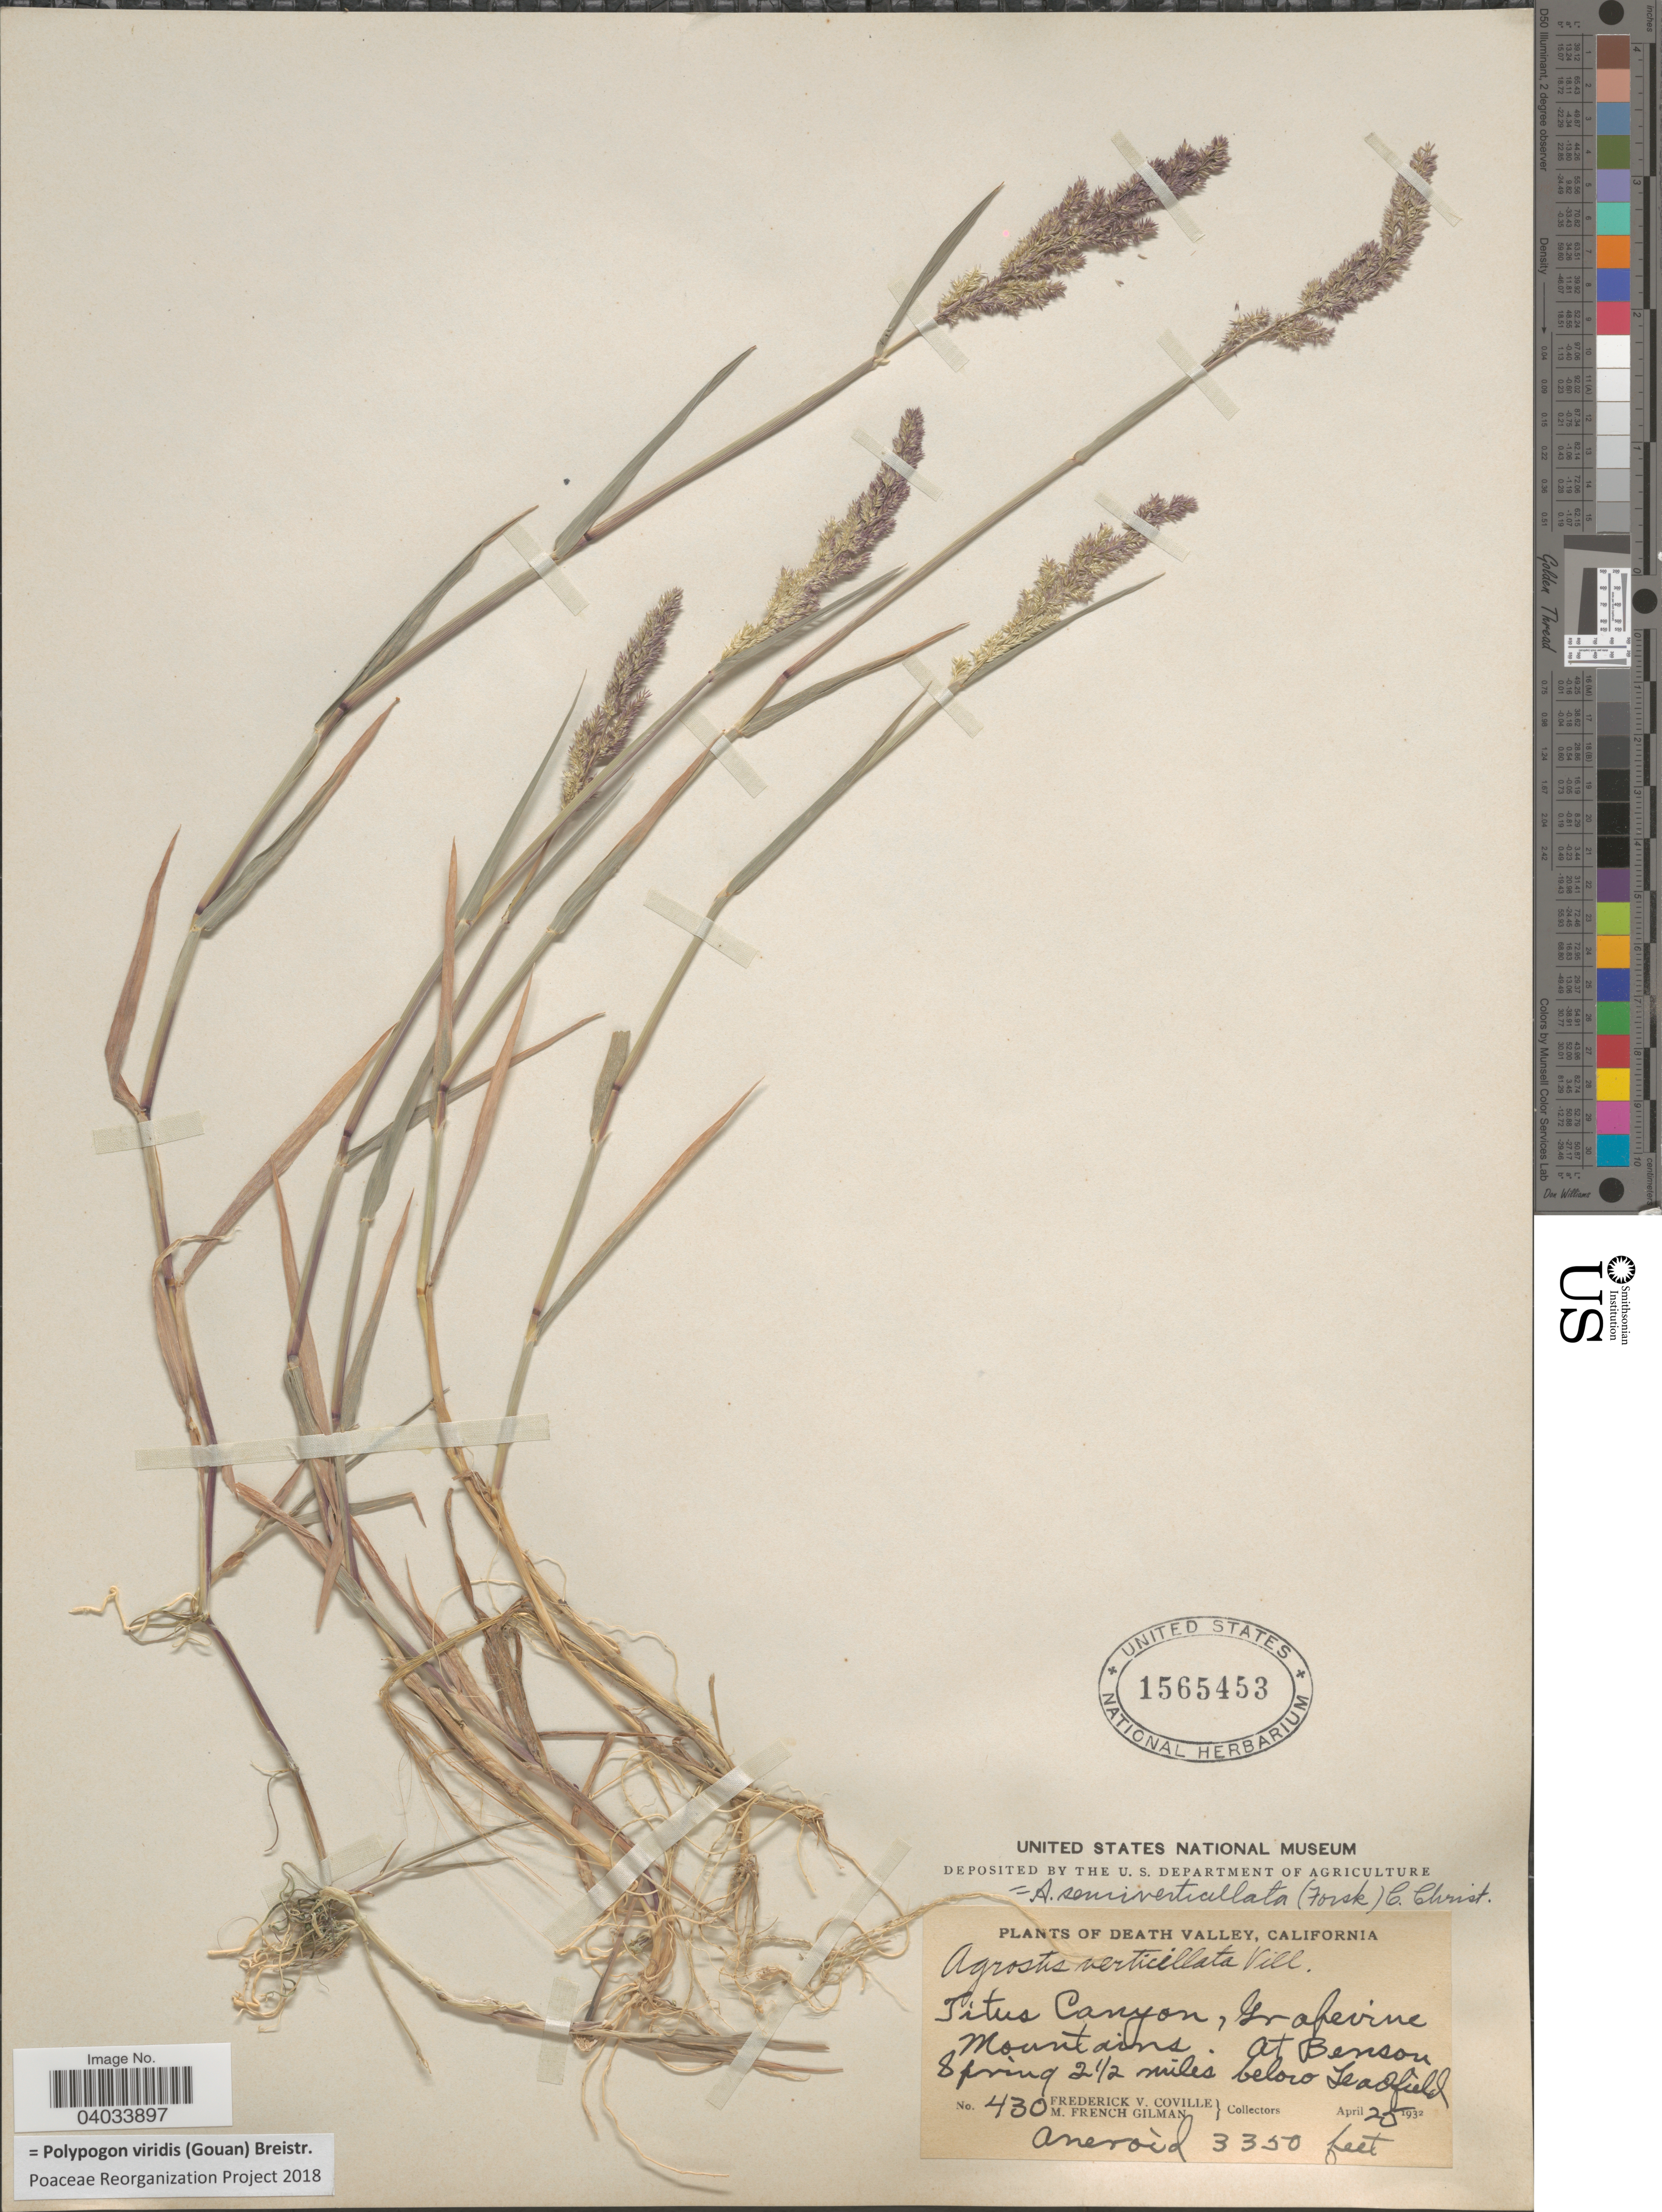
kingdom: Plantae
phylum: Tracheophyta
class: Liliopsida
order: Poales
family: Poaceae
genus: Polypogon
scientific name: Polypogon viridis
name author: (Gouan) Breistroffer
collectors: F. V. Coville & M. F. Gilman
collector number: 430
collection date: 1932-04-25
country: United States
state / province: California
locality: Death Valley. Titus Canyon, Grapevine Mountains. At Benson Spring 2½ miles below Leadfield.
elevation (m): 1021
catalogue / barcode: US 1565453